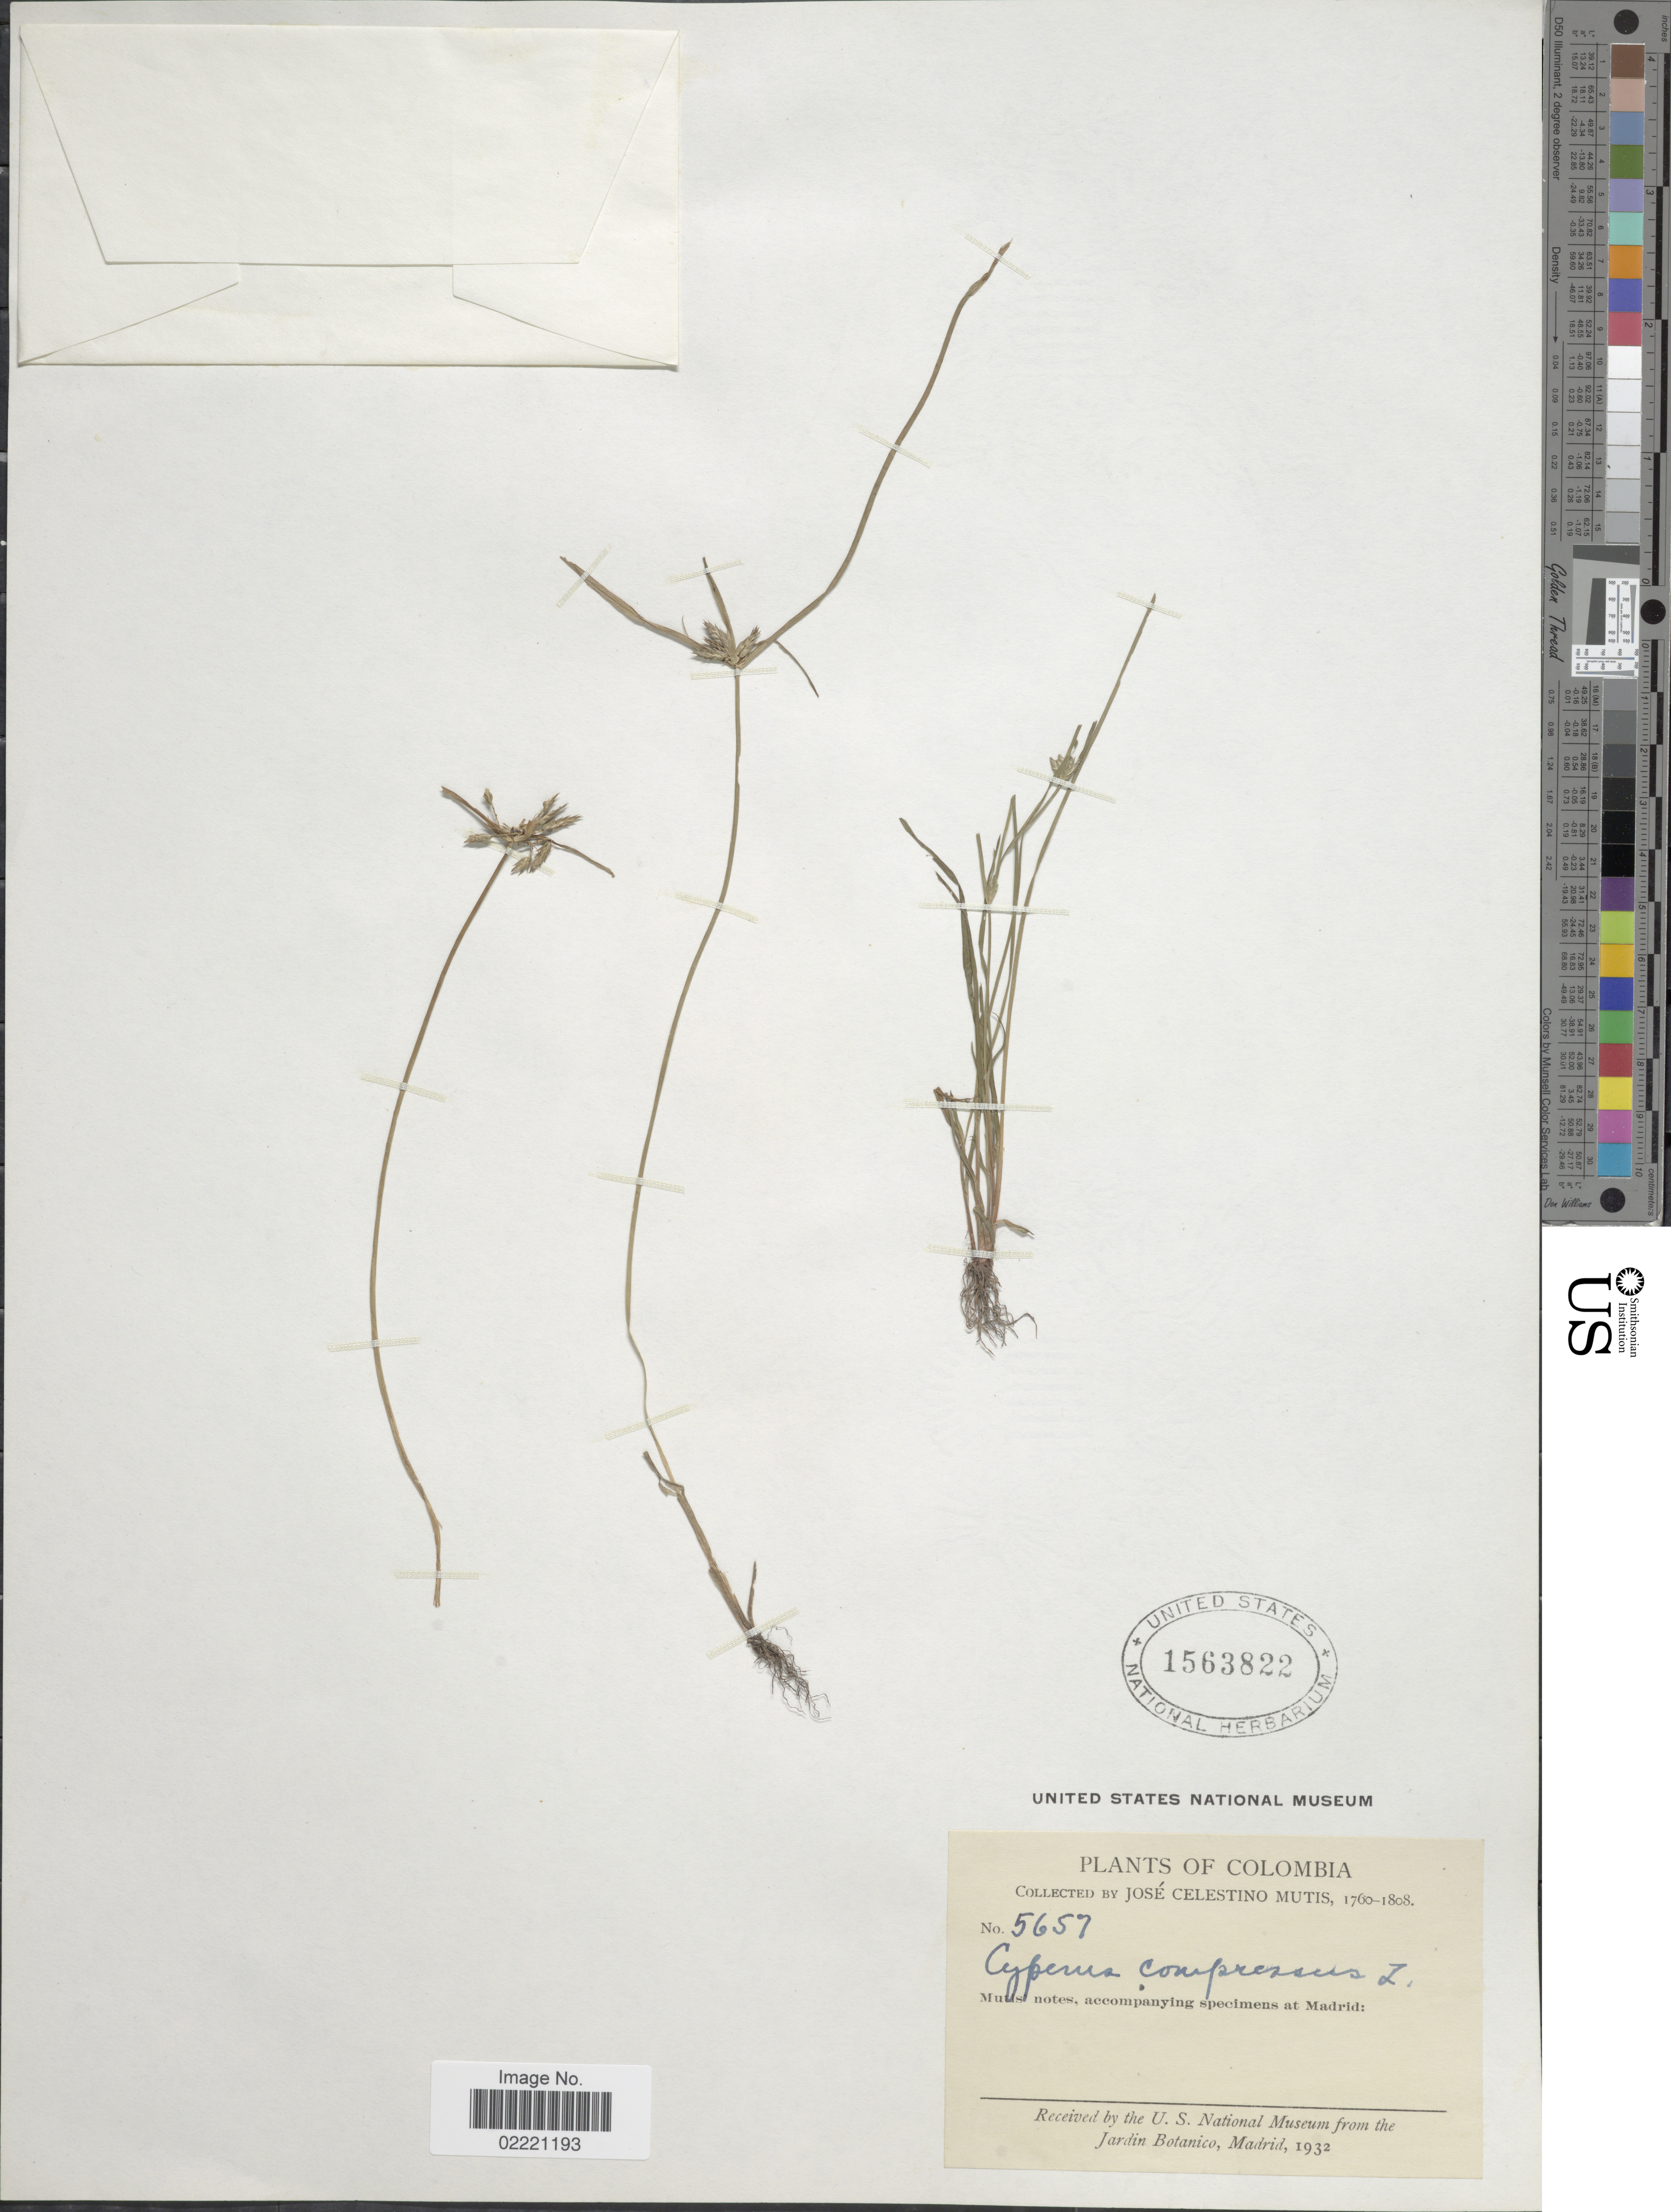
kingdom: Plantae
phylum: Tracheophyta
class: Liliopsida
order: Poales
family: Cyperaceae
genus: Cyperus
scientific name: Cyperus compressus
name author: L.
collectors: J. C. B. Mutis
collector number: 5657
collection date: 1760/1808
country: Colombia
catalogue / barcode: US 1563822